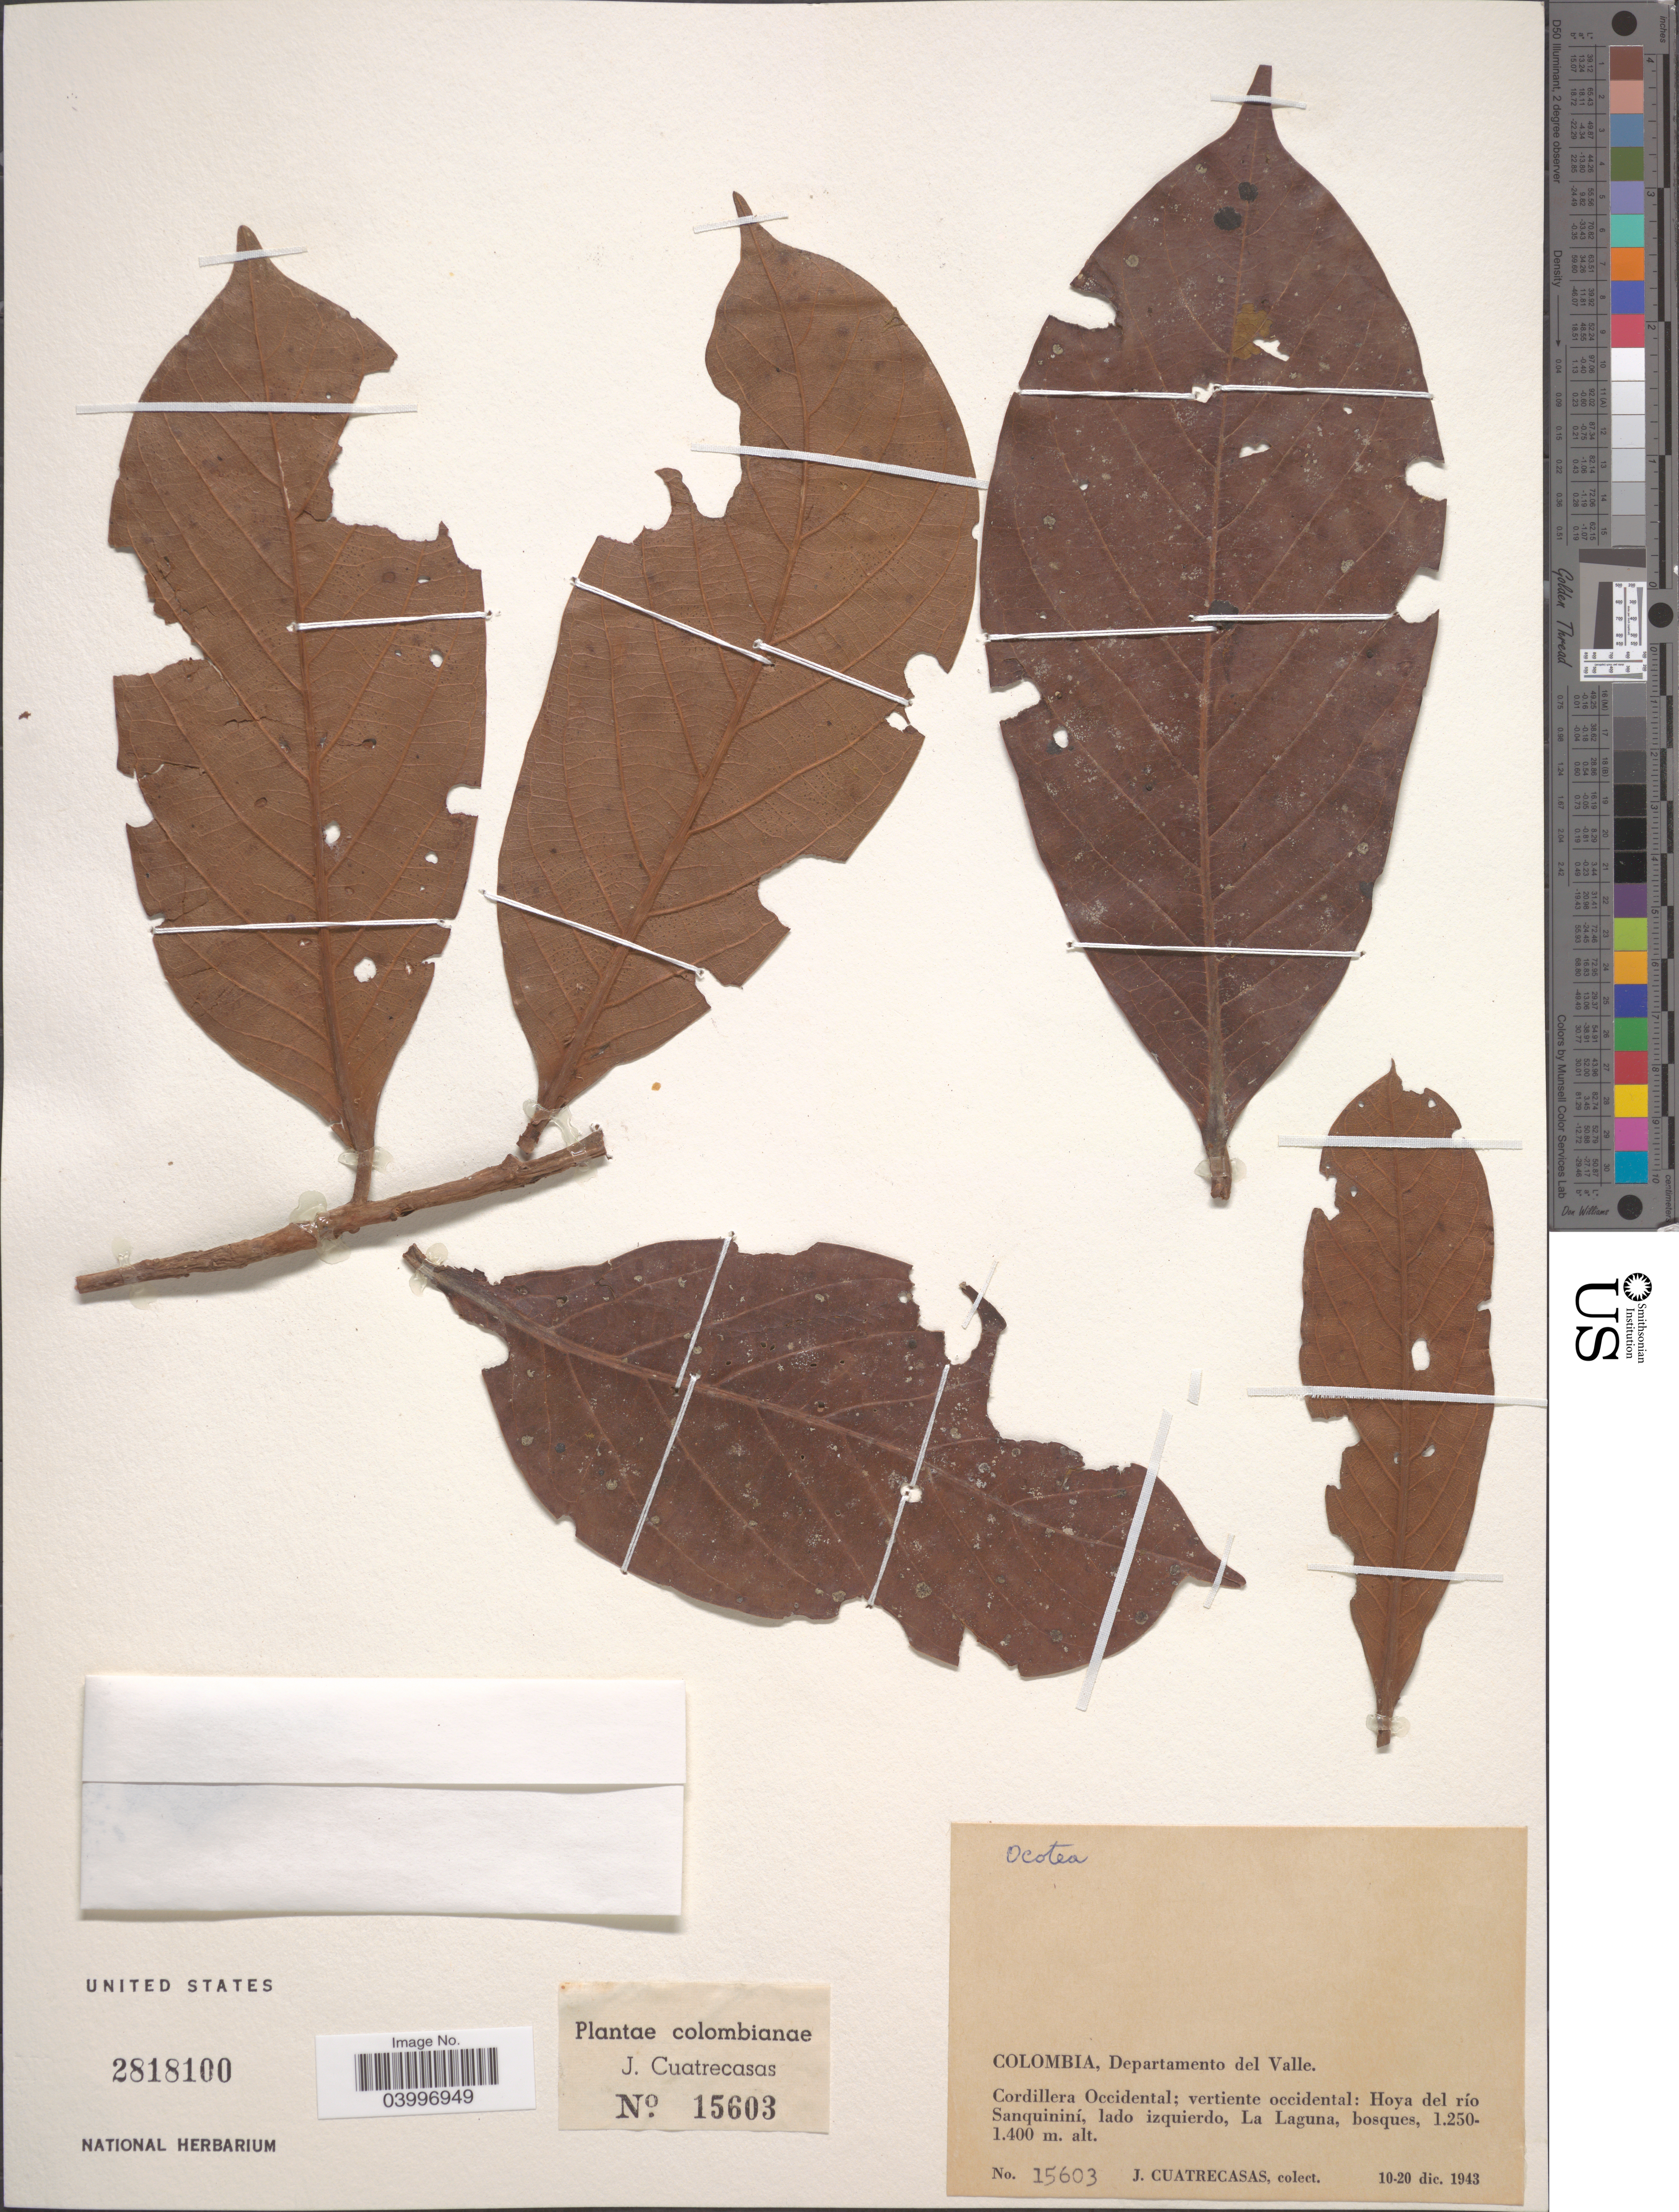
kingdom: Plantae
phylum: Tracheophyta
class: Magnoliopsida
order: Laurales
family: Lauraceae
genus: Ocotea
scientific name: Ocotea sp.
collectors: J. Cuatrecasas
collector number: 15603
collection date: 1943-12-10/1943-12-20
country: Colombia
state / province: Valle del Cauca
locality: Departamento del Valle. Cordillera Occidental; vertiente occidental: Hoya del río Sanquininí, lado izquierdo, La Laguna.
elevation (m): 1250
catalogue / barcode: US 2818100